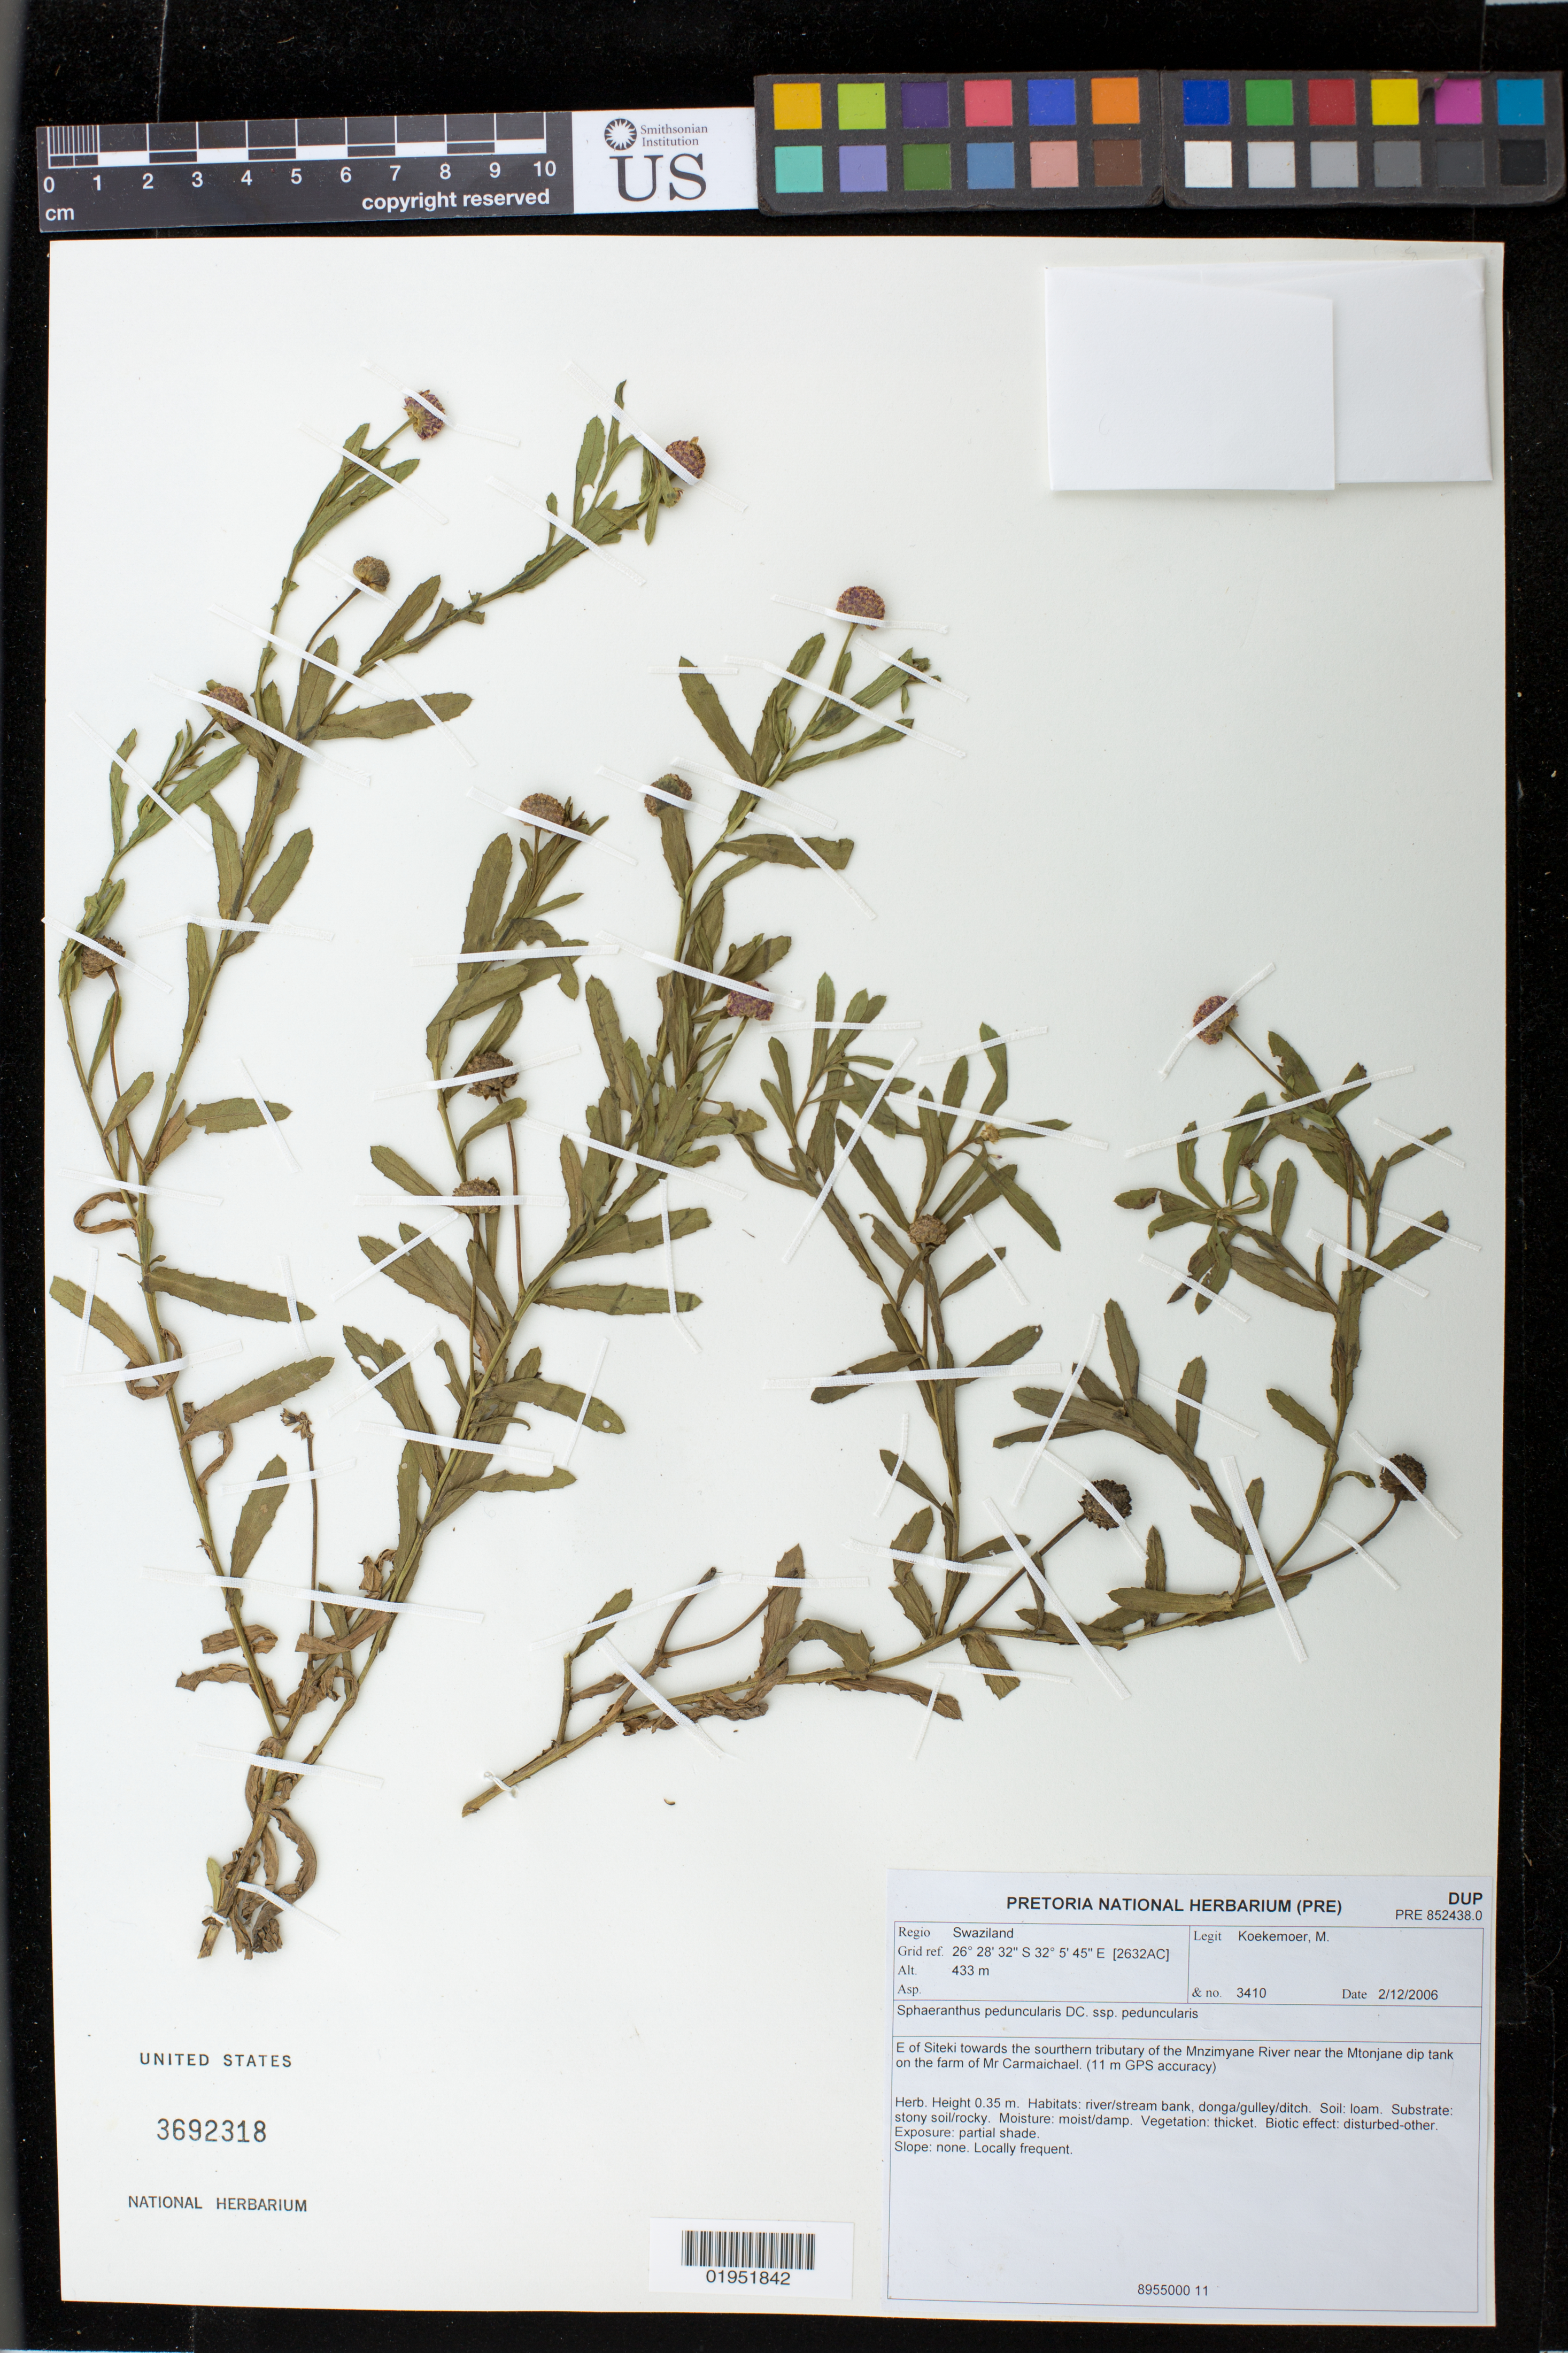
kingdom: Plantae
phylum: Tracheophyta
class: Magnoliopsida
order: Asterales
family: Asteraceae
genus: Sphaeranthus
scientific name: Sphaeranthus peduncularis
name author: DC.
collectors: M. Koekemoer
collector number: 3410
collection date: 2006-12-02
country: Eswatini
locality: E of Siteki towards the southern tributary of the Mnzimyane River near the Mtanjane dip tank on the farm of Mr Carmaichael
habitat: River/stream bank; loam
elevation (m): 499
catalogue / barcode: US 3692318